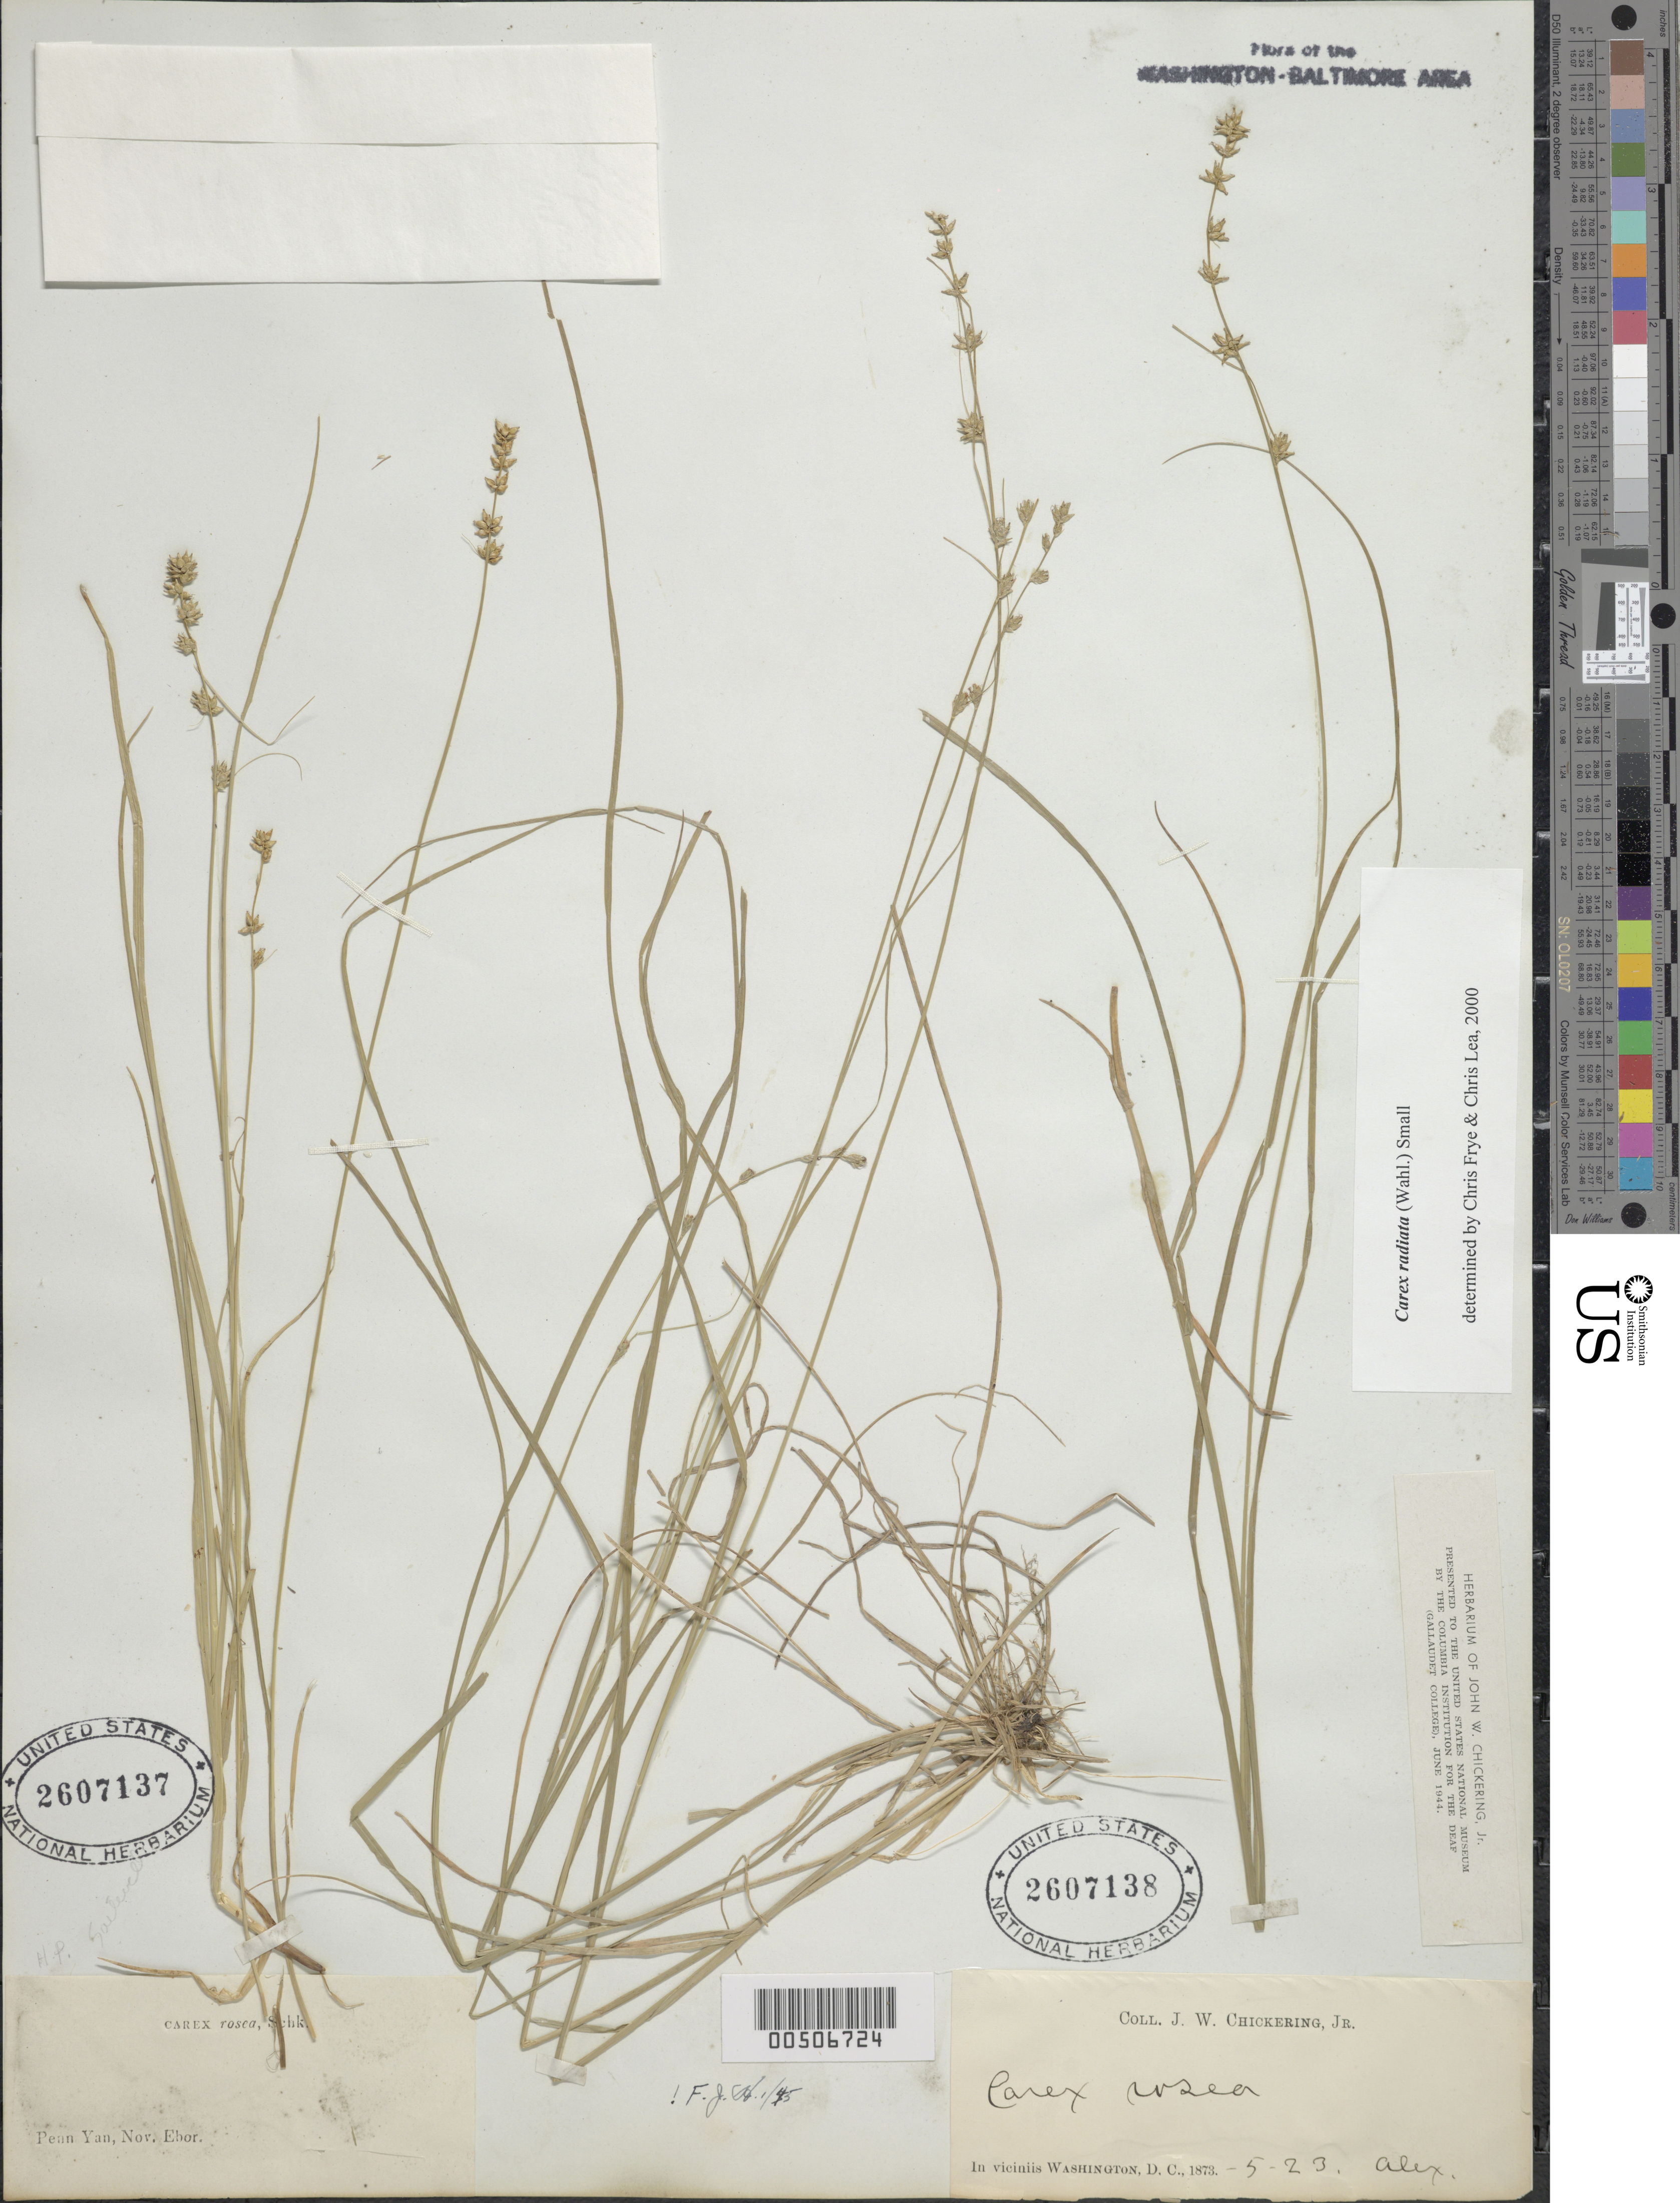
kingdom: Plantae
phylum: Tracheophyta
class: Liliopsida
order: Poales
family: Cyperaceae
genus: Carex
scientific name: Carex radiata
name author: (Wahlenb.) Small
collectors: J. W. Chickering Jr.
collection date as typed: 23 May 1873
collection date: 1873-05-23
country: United States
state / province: District of Columbia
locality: Washington DC Area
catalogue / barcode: US 2607138